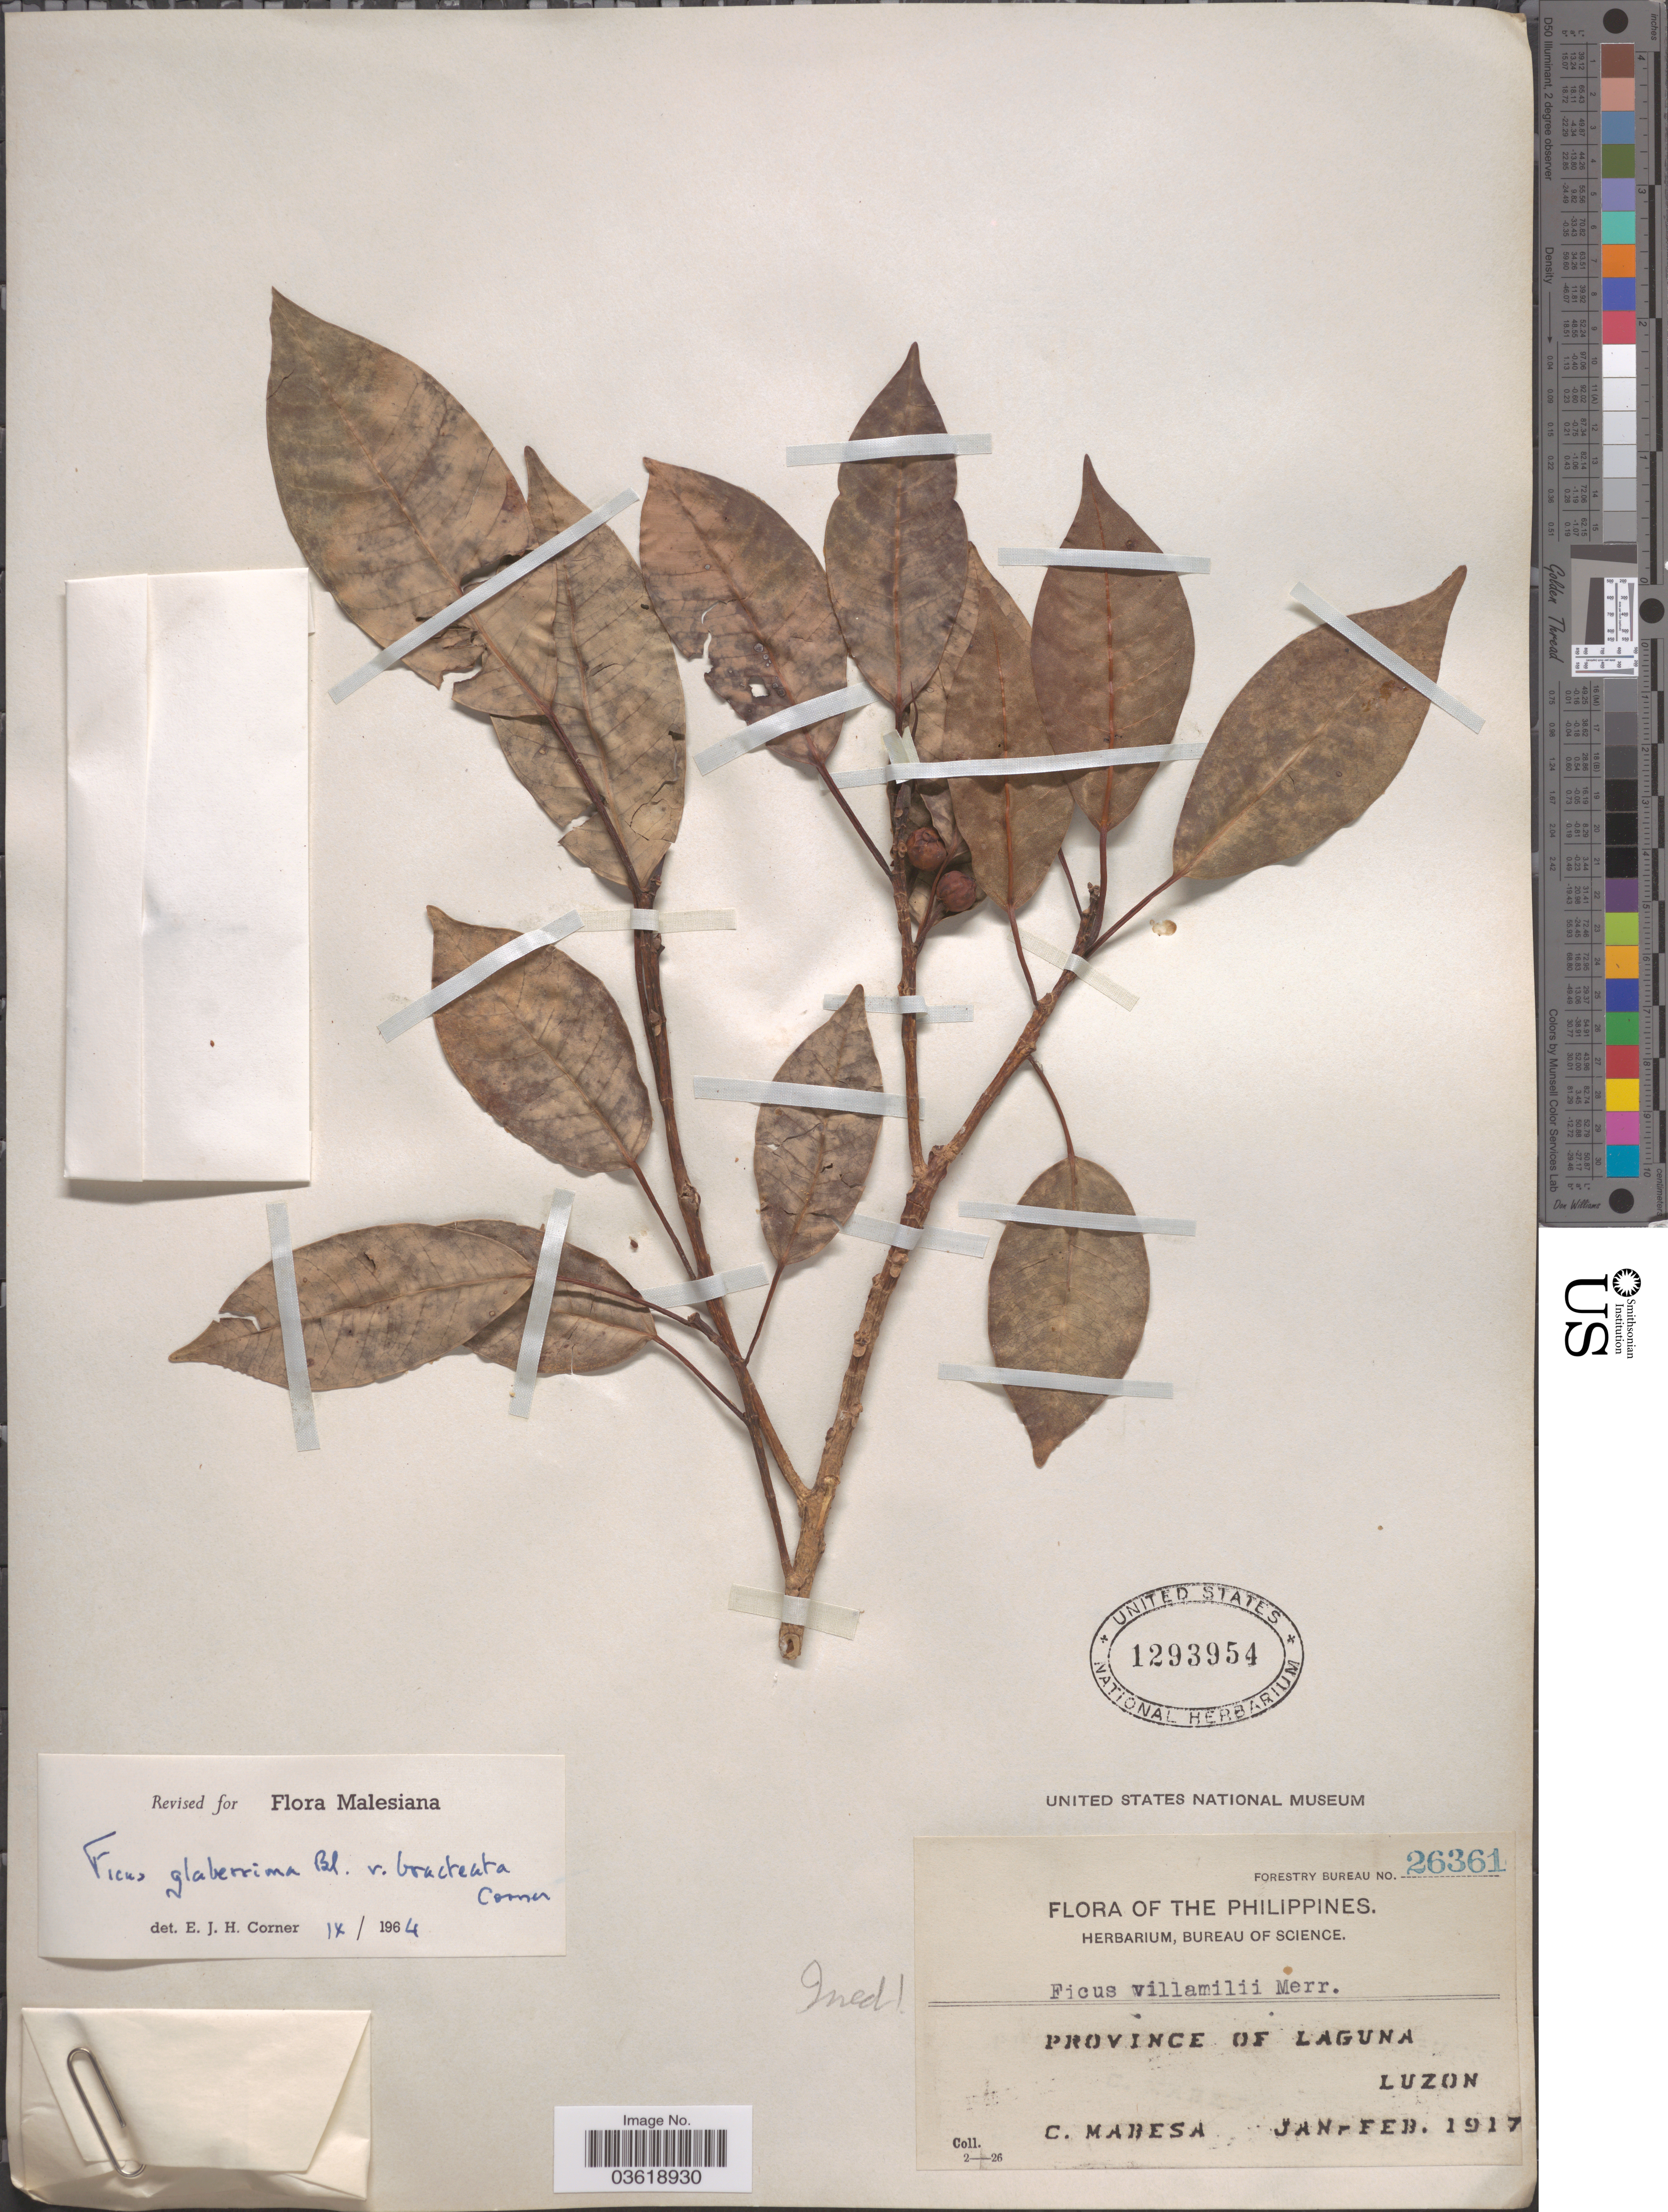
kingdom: Plantae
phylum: Tracheophyta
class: Magnoliopsida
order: Rosales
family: Moraceae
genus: Ficus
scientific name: Ficus glaberrima var. bracteata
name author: Corner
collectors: C. Mabesa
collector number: Forestry Bureau 26361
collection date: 1917-01/1917-02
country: Philippines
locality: Province of Laguna. Luzon.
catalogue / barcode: US 1293954